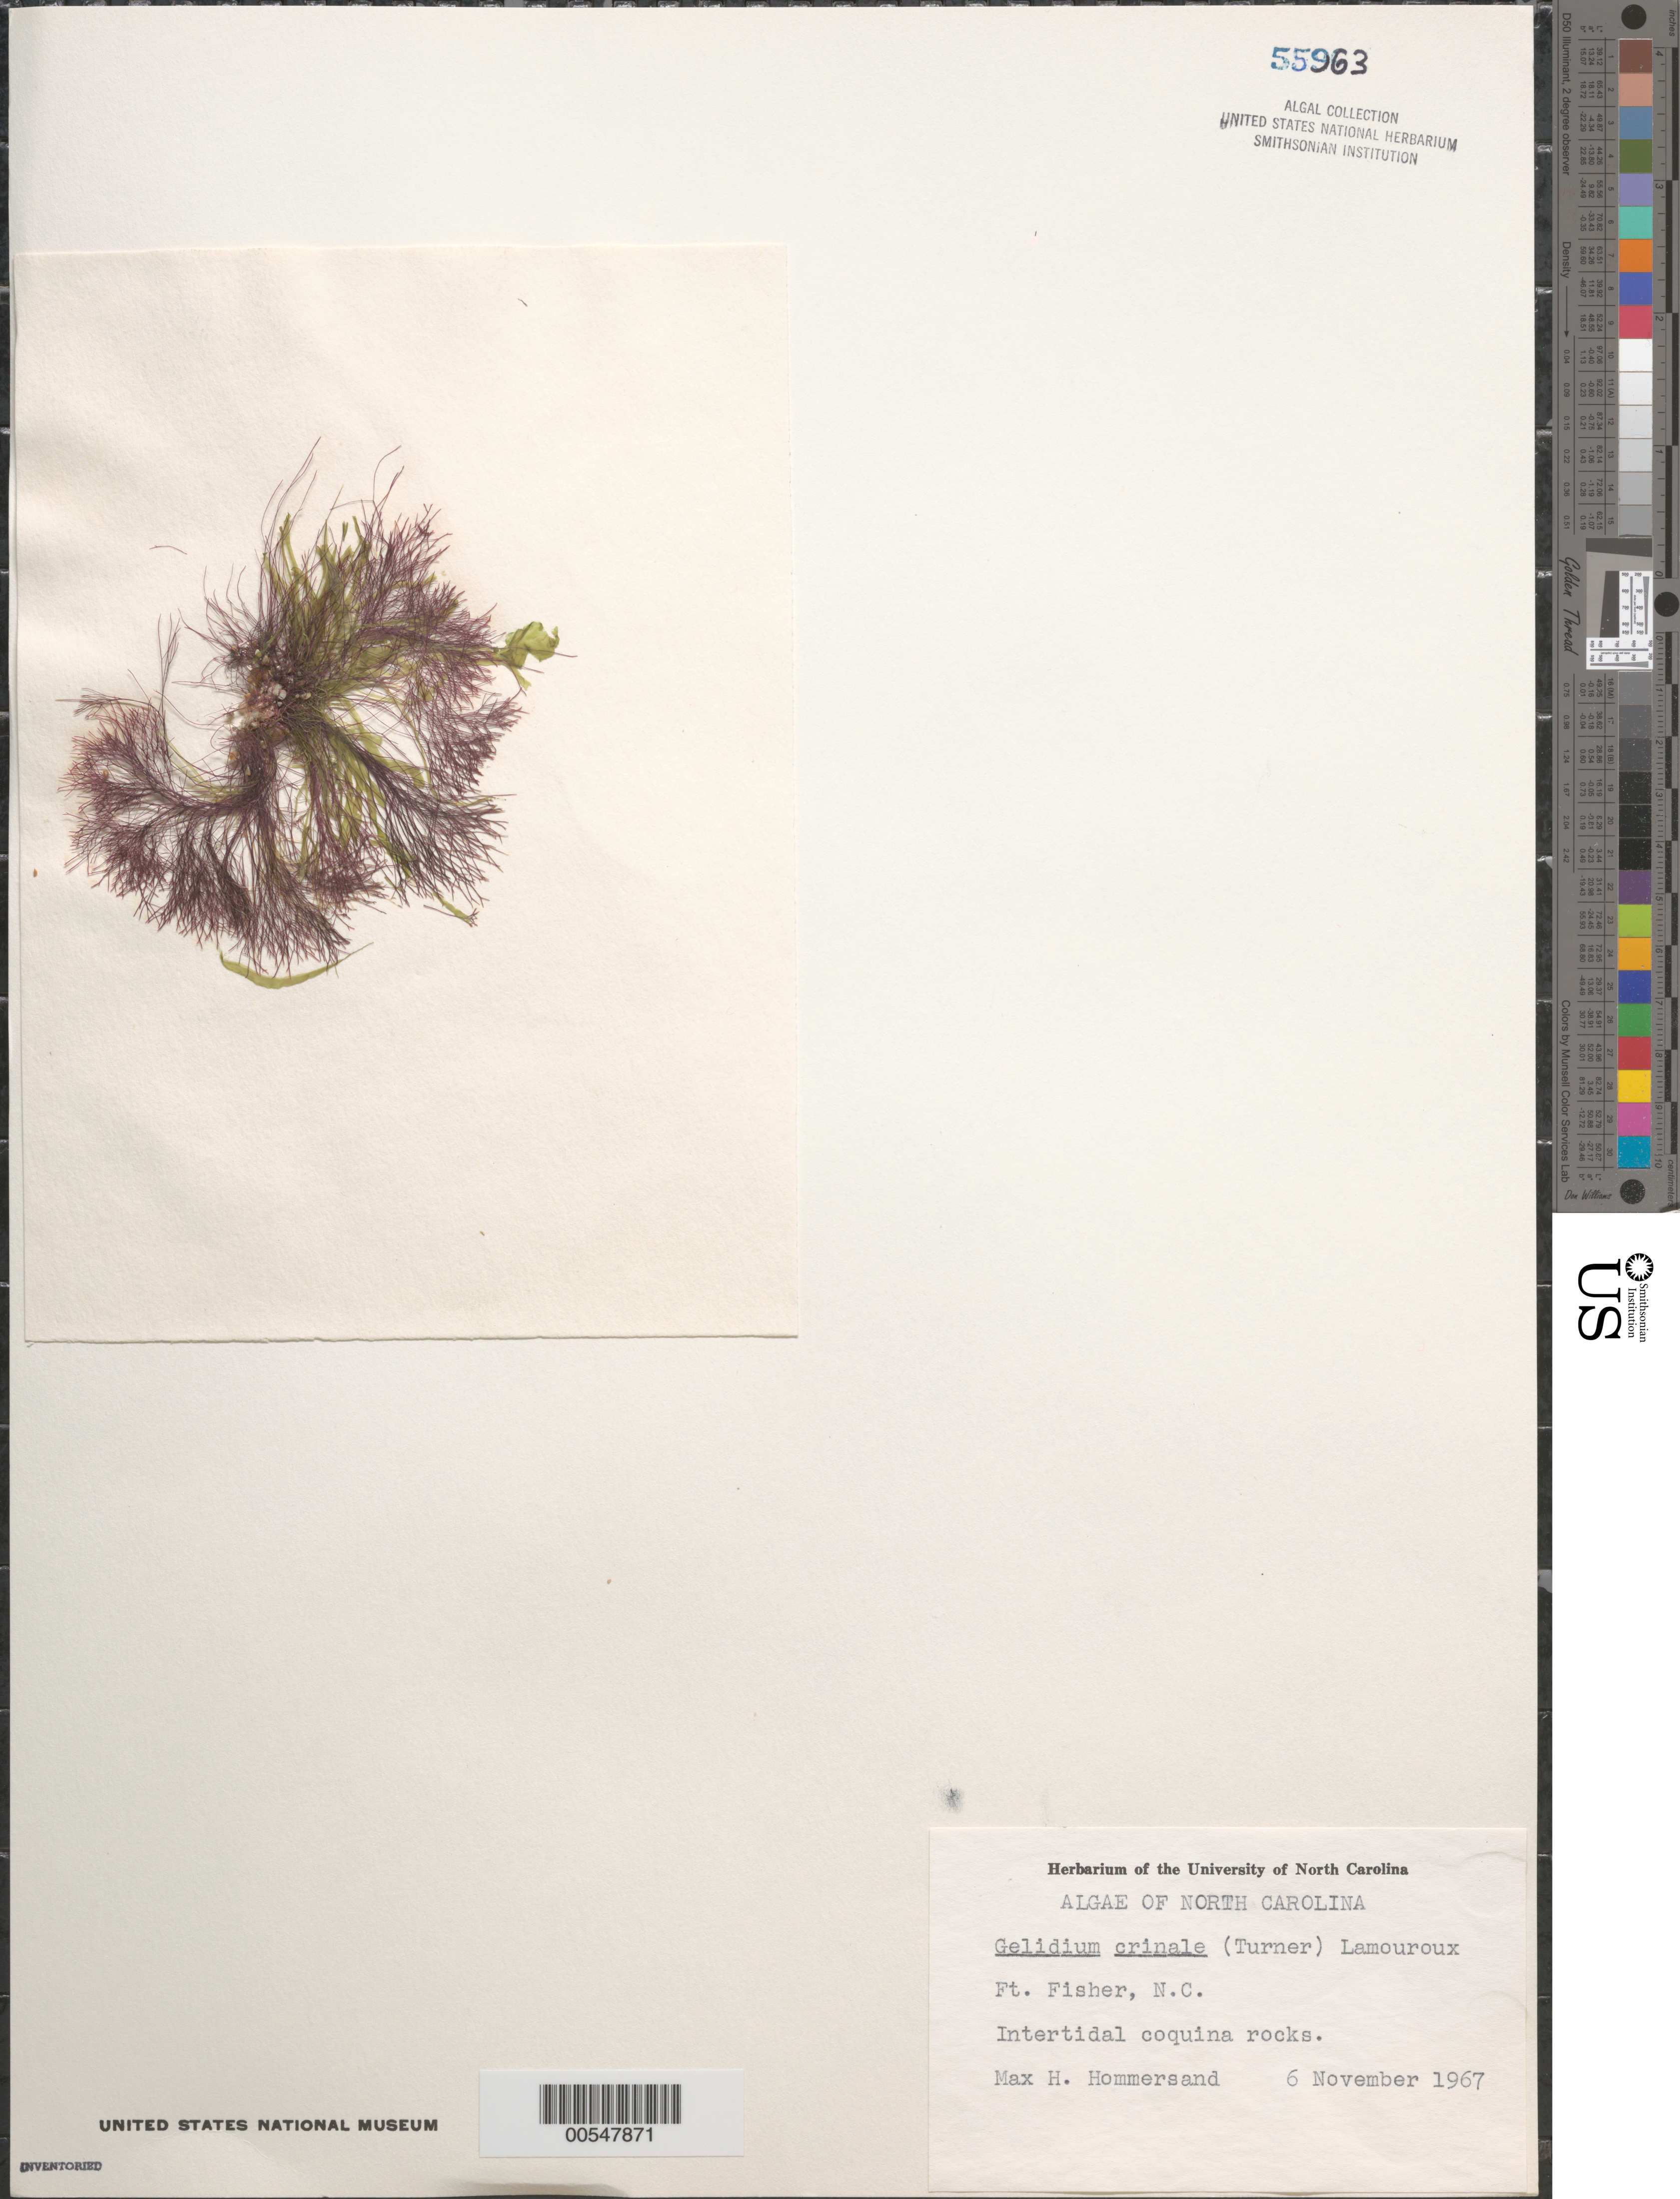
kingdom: Plantae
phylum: Rhodophyta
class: Florideophyceae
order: Gelidiales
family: Gelidiaceae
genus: Gelidium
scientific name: Gelidium crinale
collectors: M. H. Hommersand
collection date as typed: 06 Nov 1967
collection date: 1967-11-06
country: United States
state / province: North Carolina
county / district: New Hanover County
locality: Fort Fisher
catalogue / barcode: US 55963